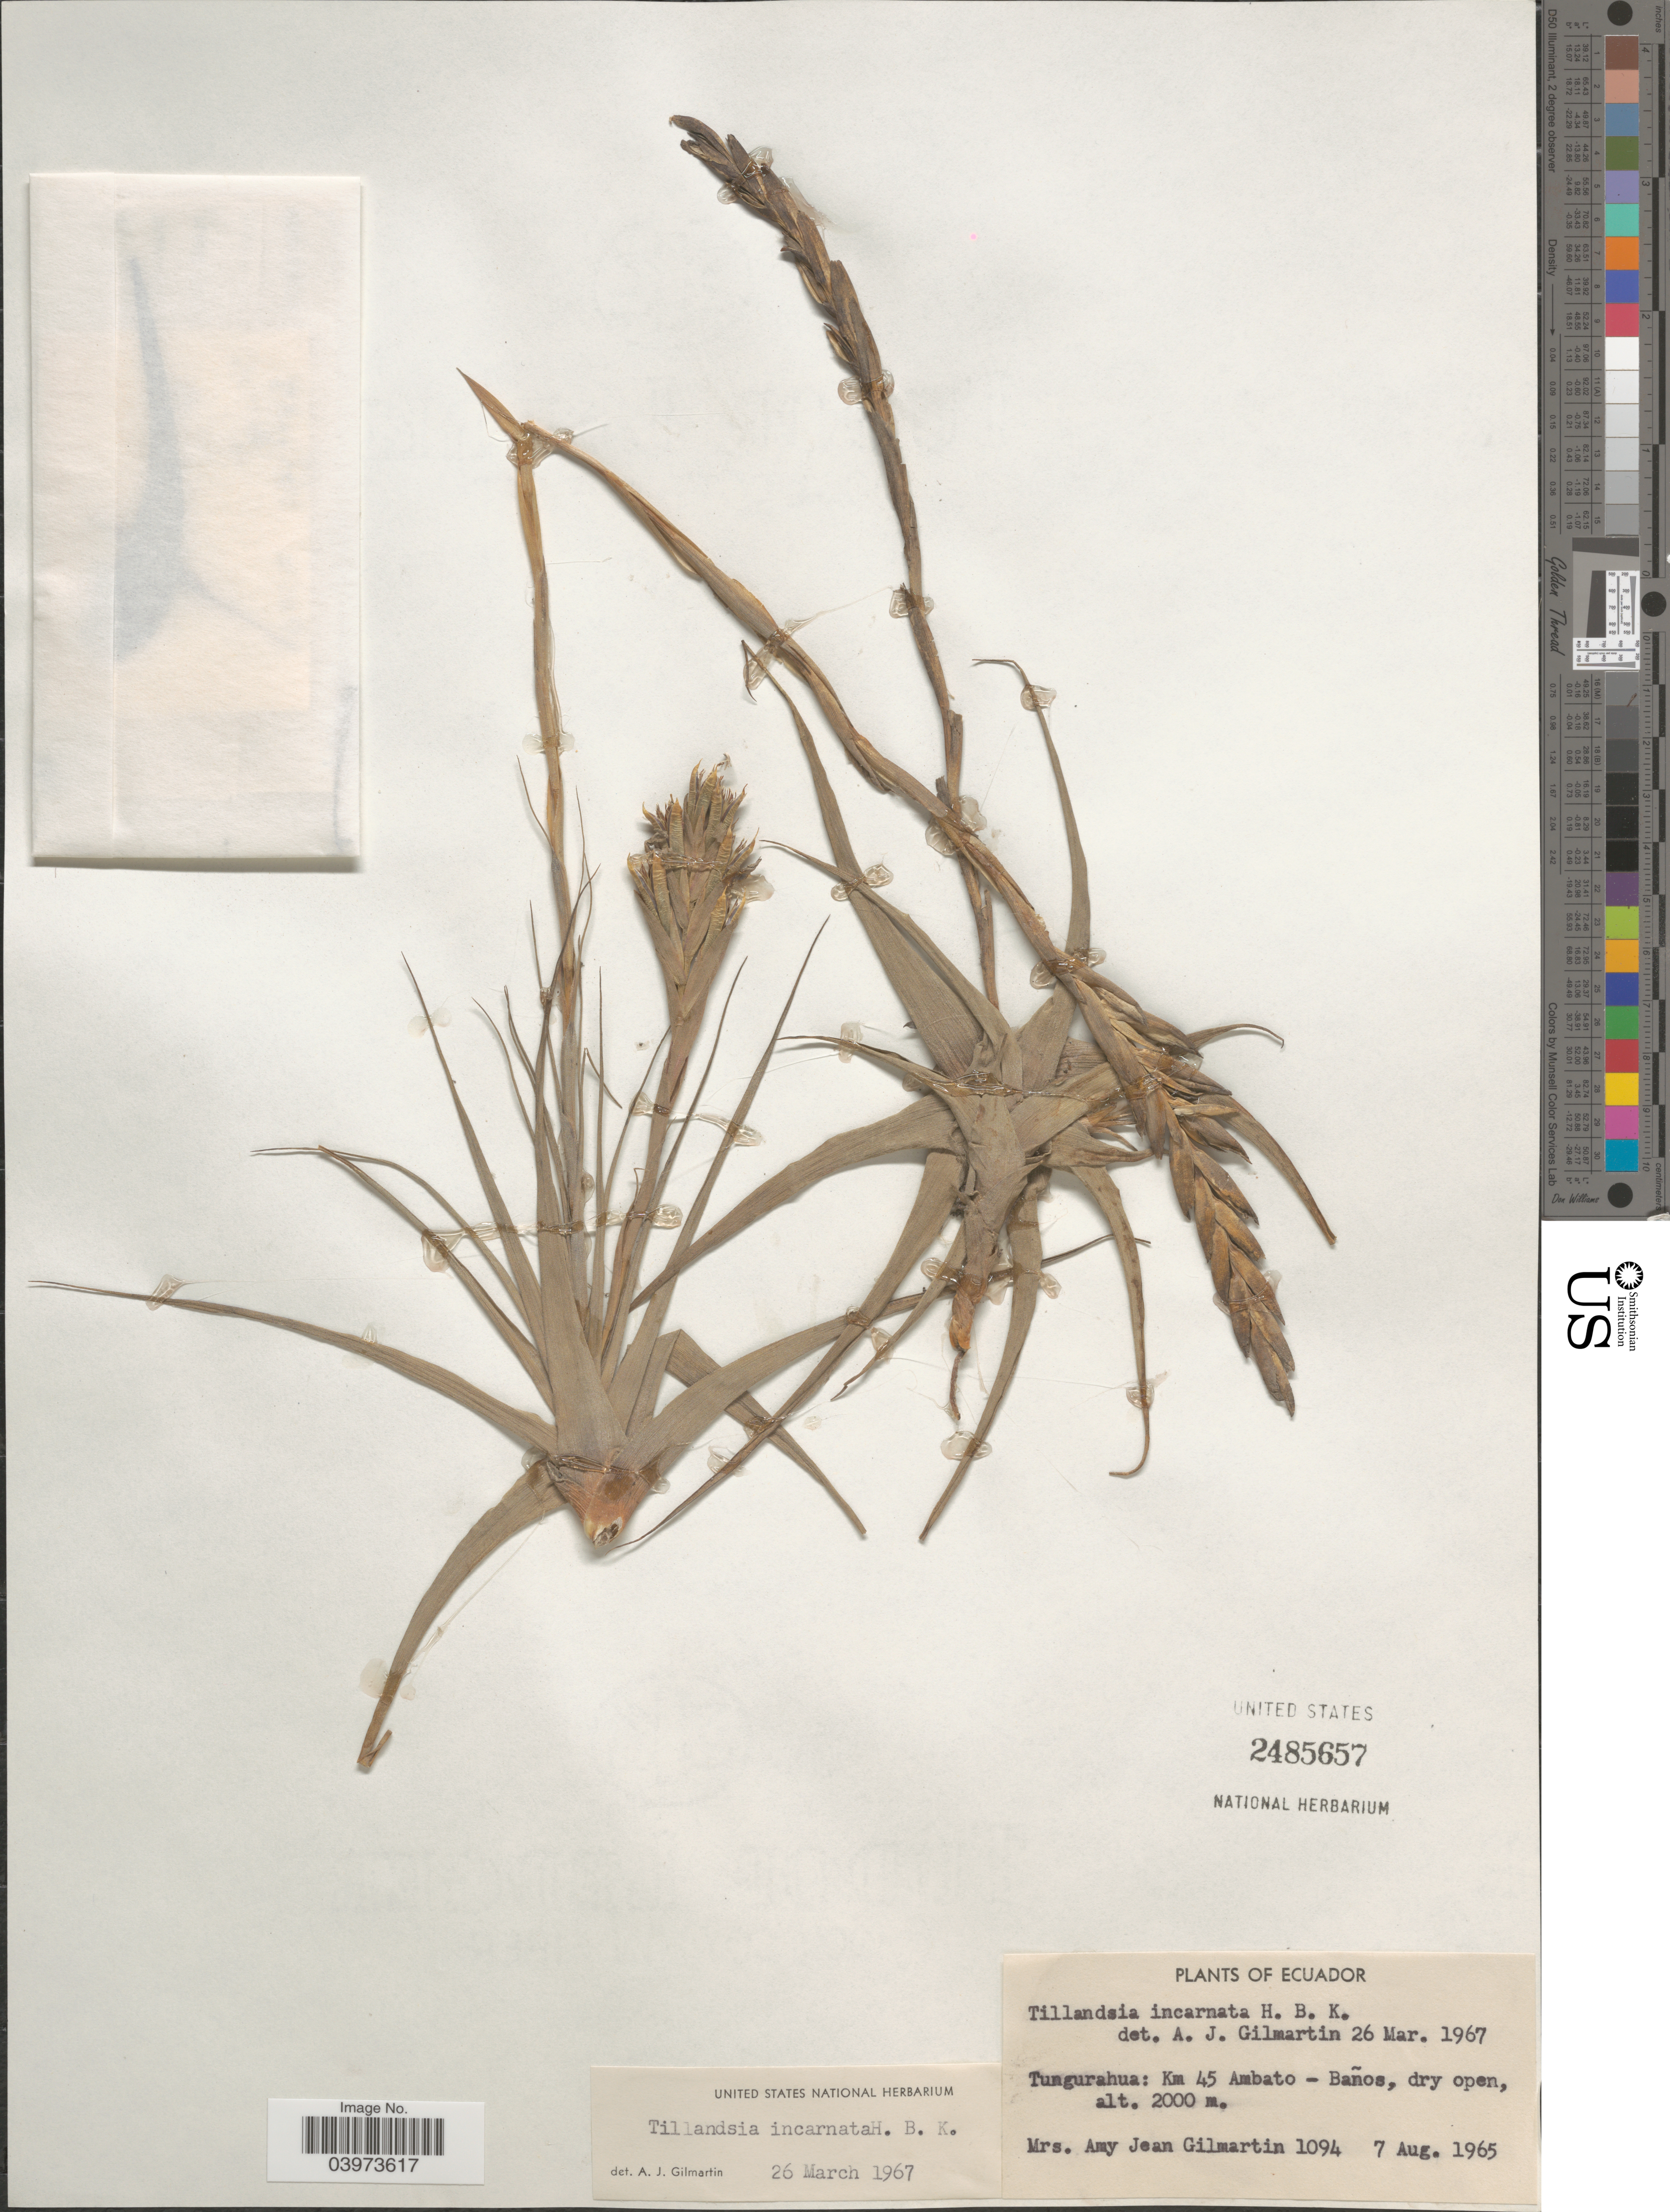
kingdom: Plantae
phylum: Tracheophyta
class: Liliopsida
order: Poales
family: Bromeliaceae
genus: Tillandsia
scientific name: Tillandsia incarnata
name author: Kunth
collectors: A. J. Gilmartin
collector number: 1094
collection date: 1965-08-07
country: Ecuador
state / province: Tungurahua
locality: Km 45 Ambato - Baños.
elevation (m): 2000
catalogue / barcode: US 2485657